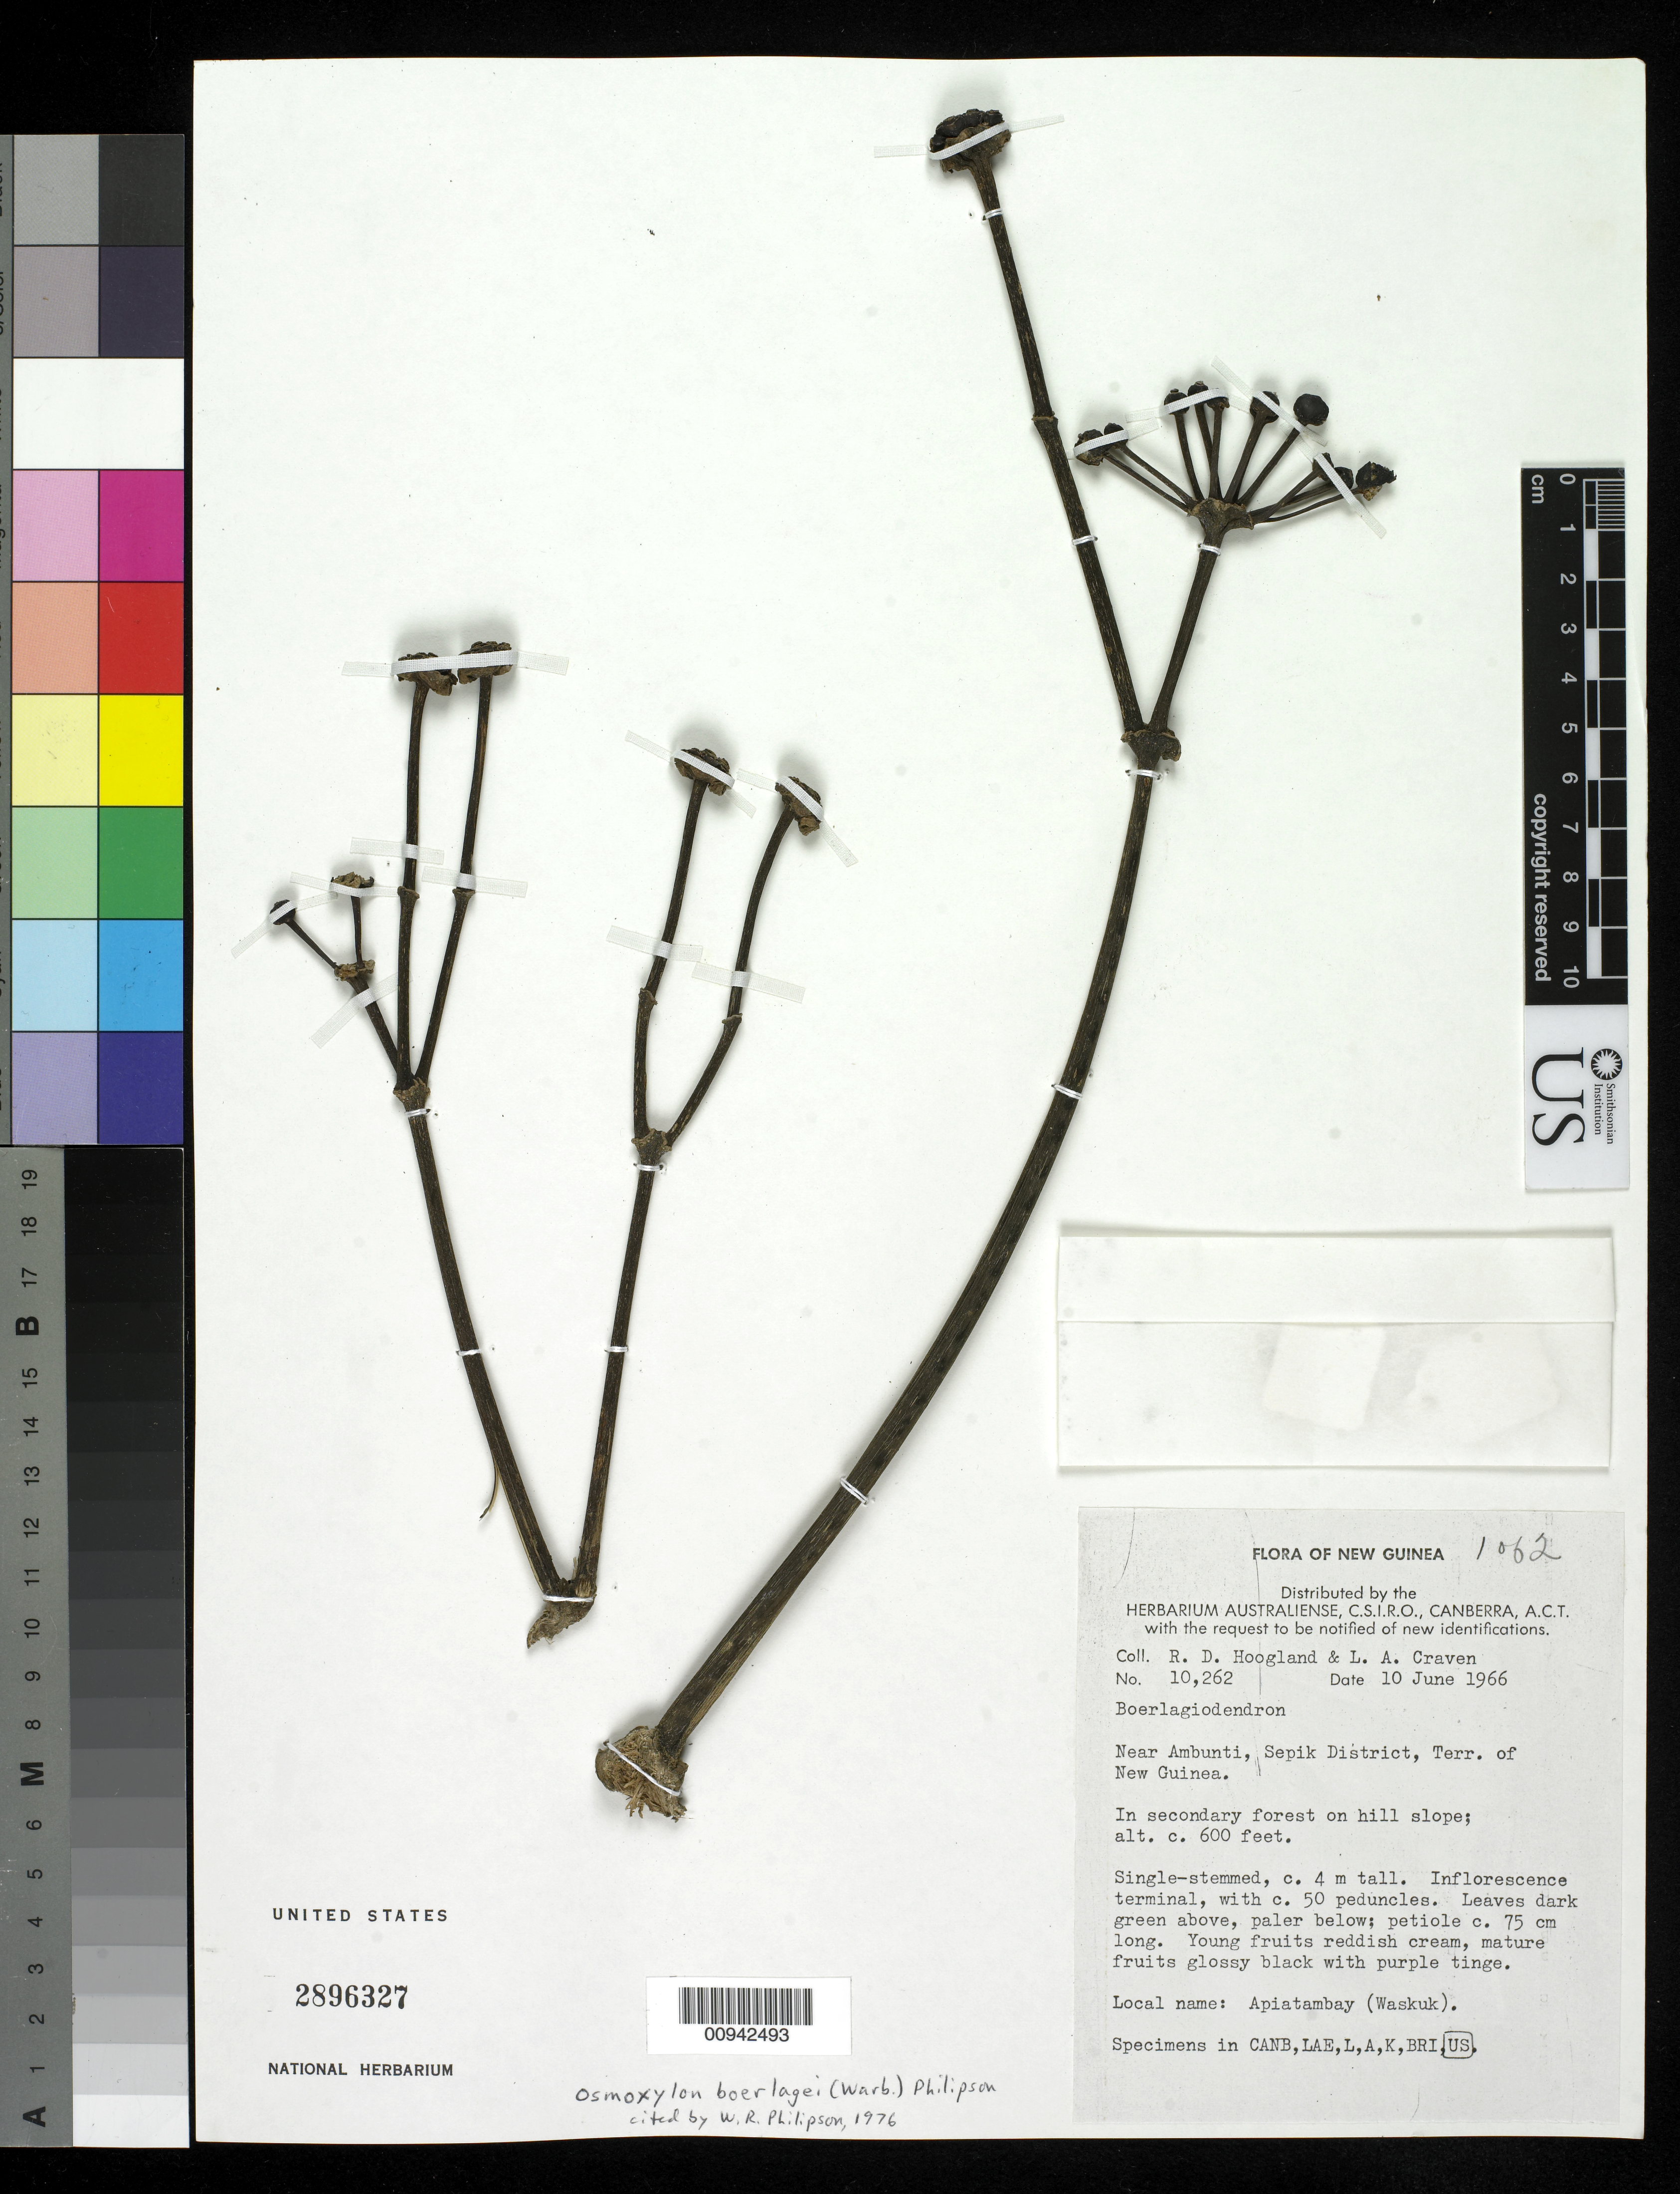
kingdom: Plantae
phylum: Tracheophyta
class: Magnoliopsida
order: Apiales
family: Araliaceae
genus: Osmoxylon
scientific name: Osmoxylon boerlagei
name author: (Warb.) Philipson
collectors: R. D. Hoogland & L. A. Craven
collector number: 10262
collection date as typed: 10 Jun 1966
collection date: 1966-06-10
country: Papua New Guinea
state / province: East Sepik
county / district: Ambunti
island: New Guinea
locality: Near Ambuti, Sepik District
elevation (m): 183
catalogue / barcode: US 2896327